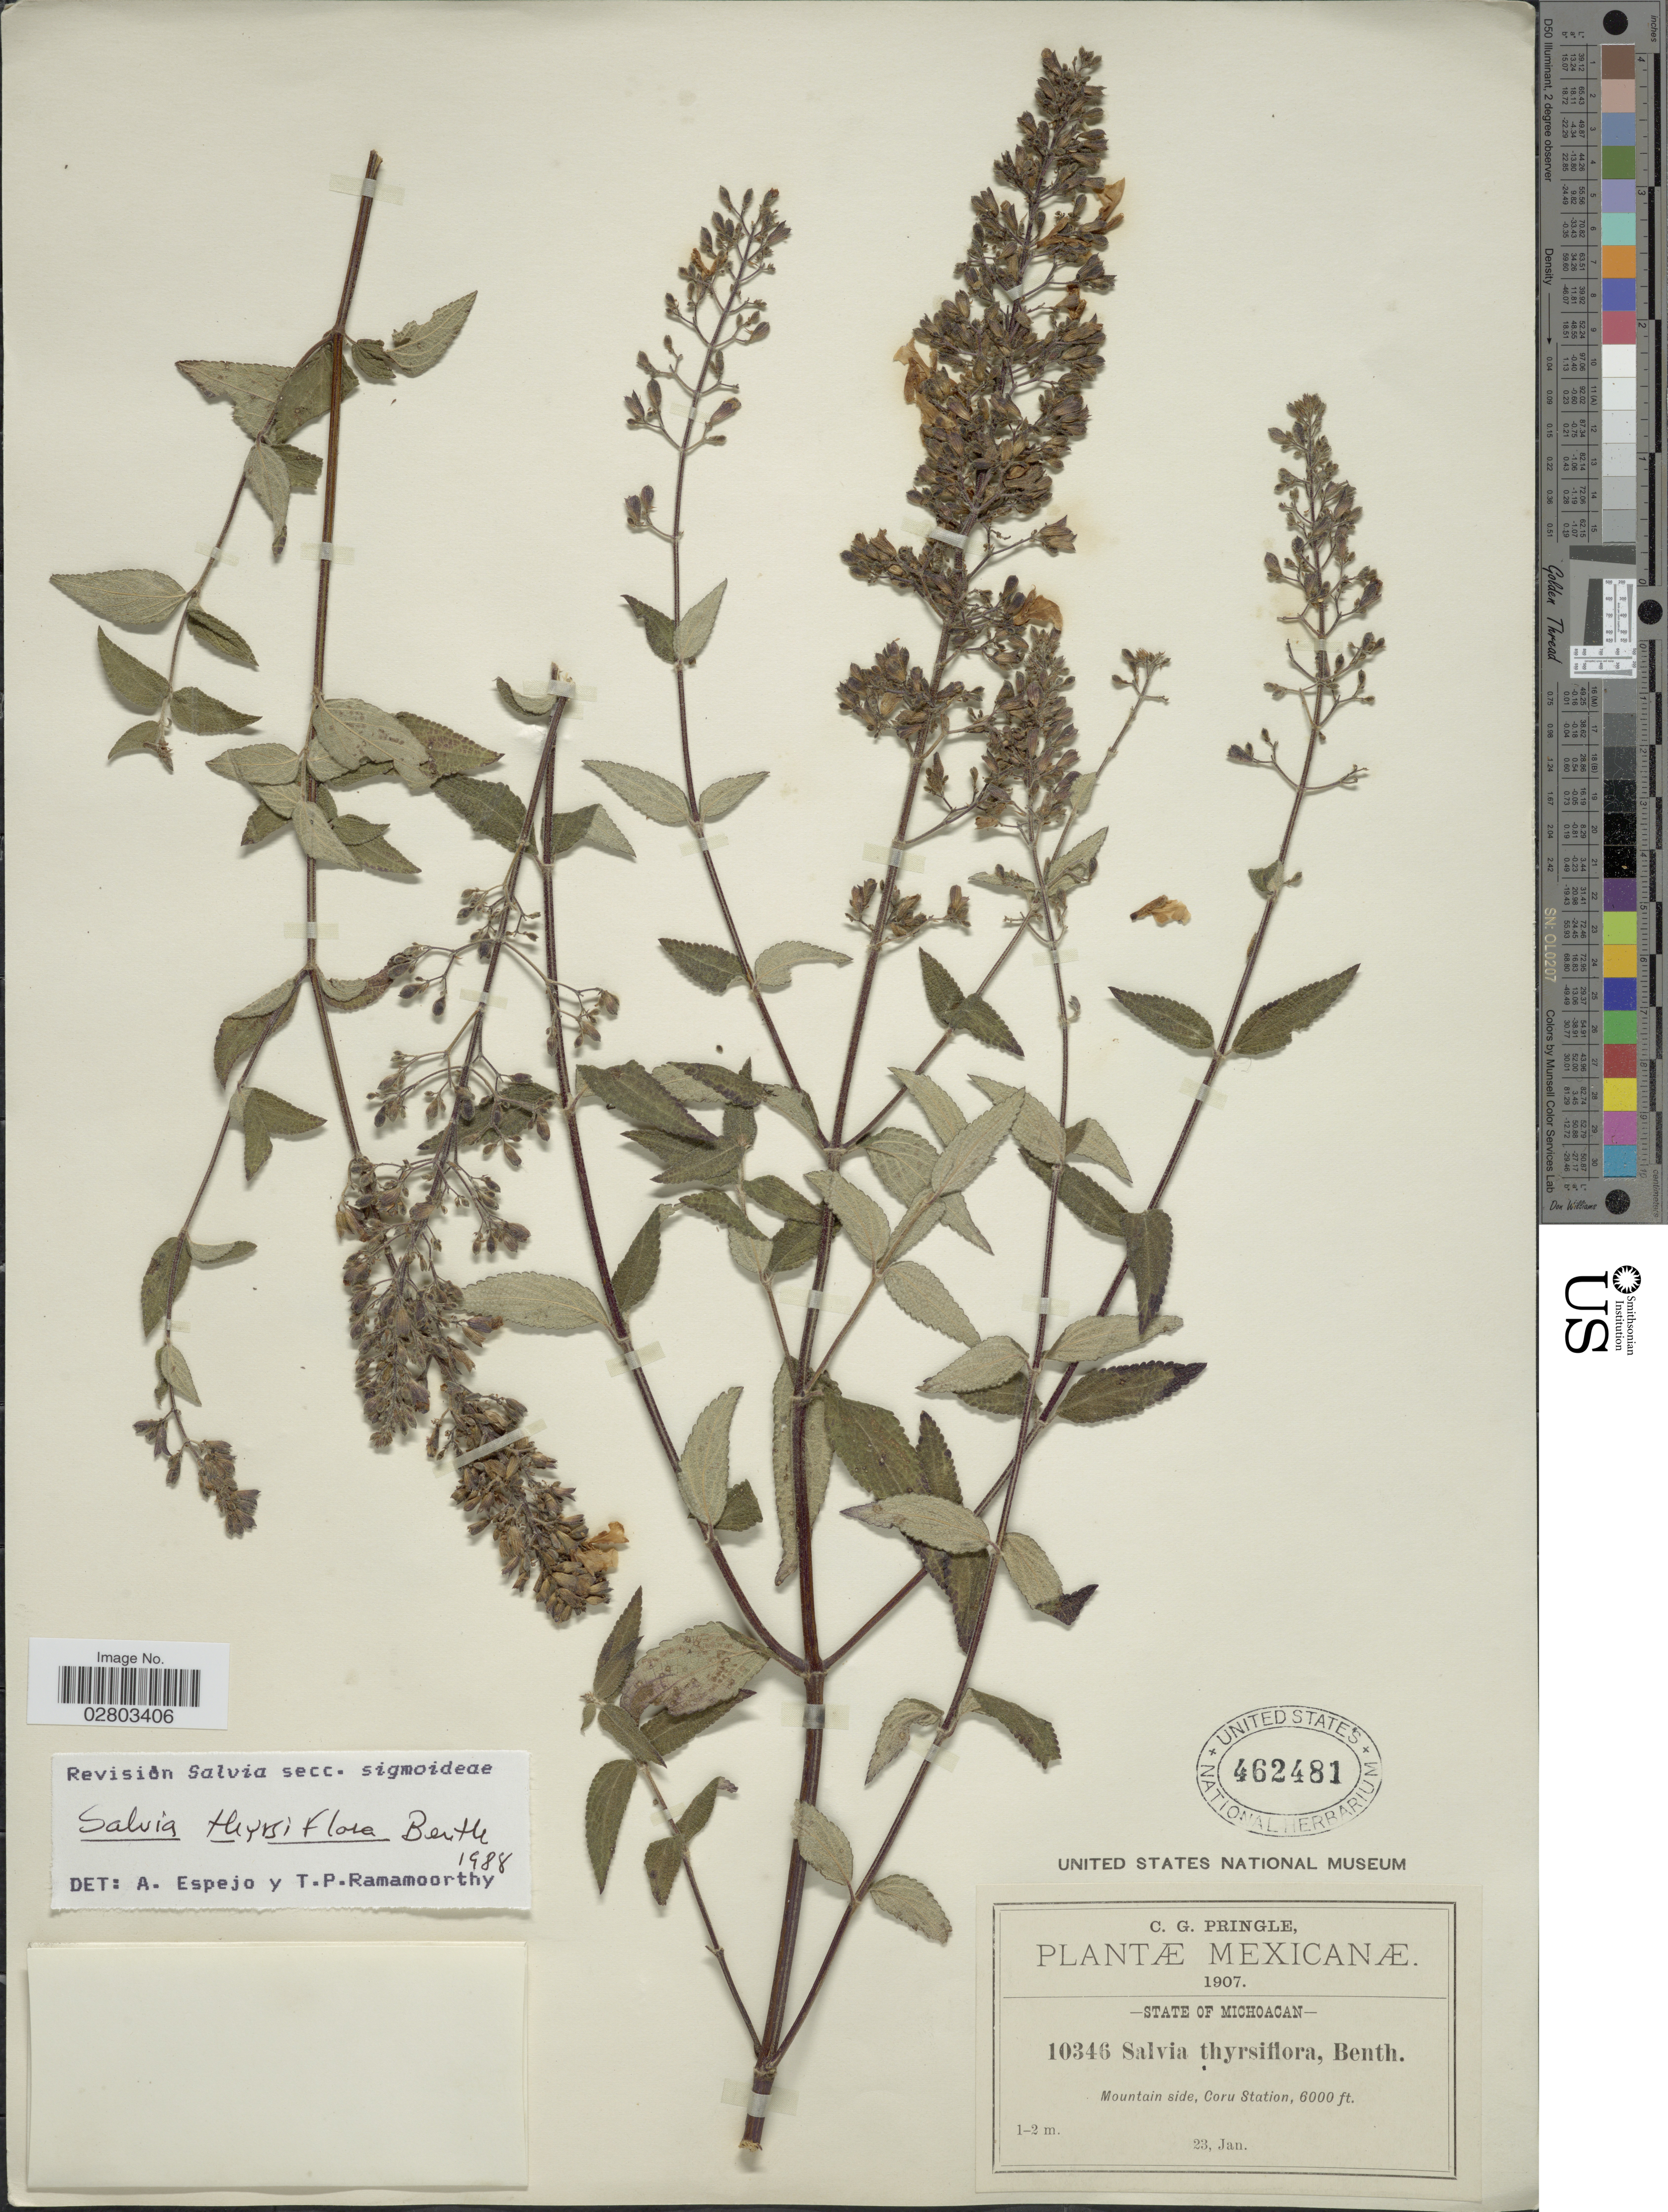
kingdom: Plantae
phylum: Tracheophyta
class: Magnoliopsida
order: Lamiales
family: Lamiaceae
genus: Salvia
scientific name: Salvia thyrsiflora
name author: Benth.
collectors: C. G. Pringle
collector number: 10346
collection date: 1907-01-23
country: Mexico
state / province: Michoacán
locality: Mountain side, Coru Station.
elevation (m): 1829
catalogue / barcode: US 462481